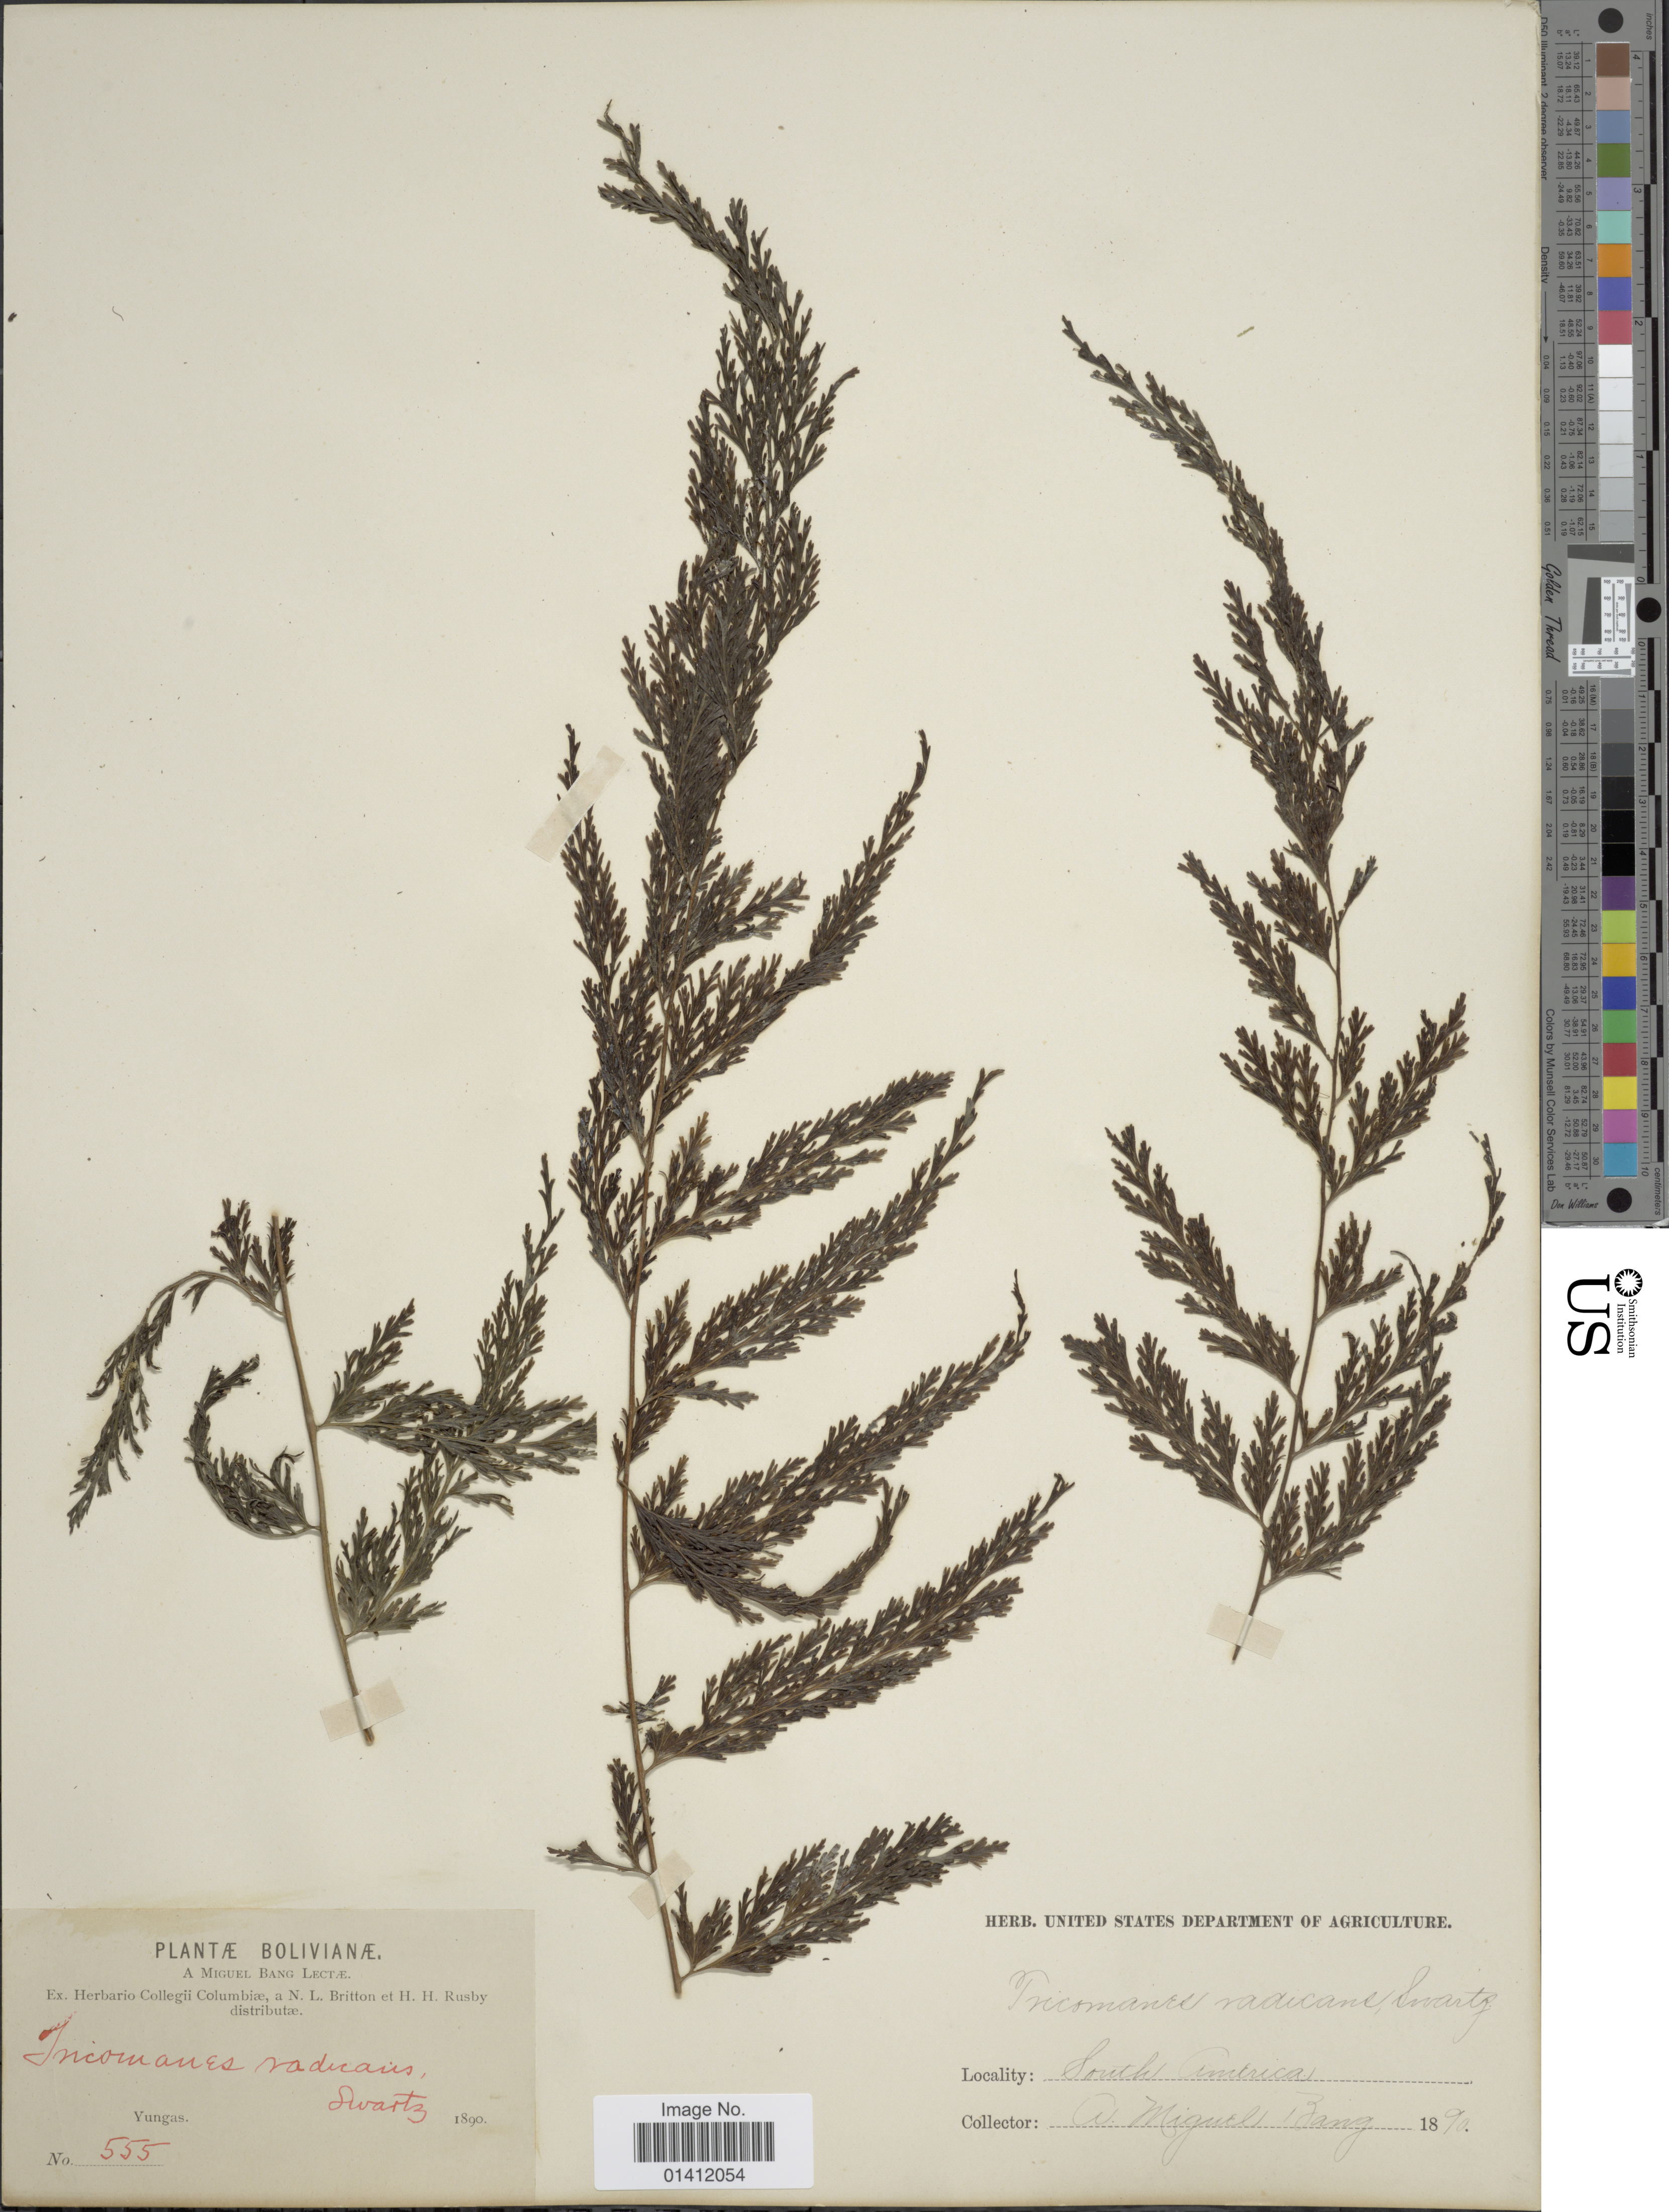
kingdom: Plantae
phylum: Tracheophyta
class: Polypodiopsida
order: Hymenophyllales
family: Hymenophyllaceae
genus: Vandenboschia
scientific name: Vandenboschia radicans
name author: (Sw.) Copel.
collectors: M. Bang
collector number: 555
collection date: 1890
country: Bolivia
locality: Yungas.